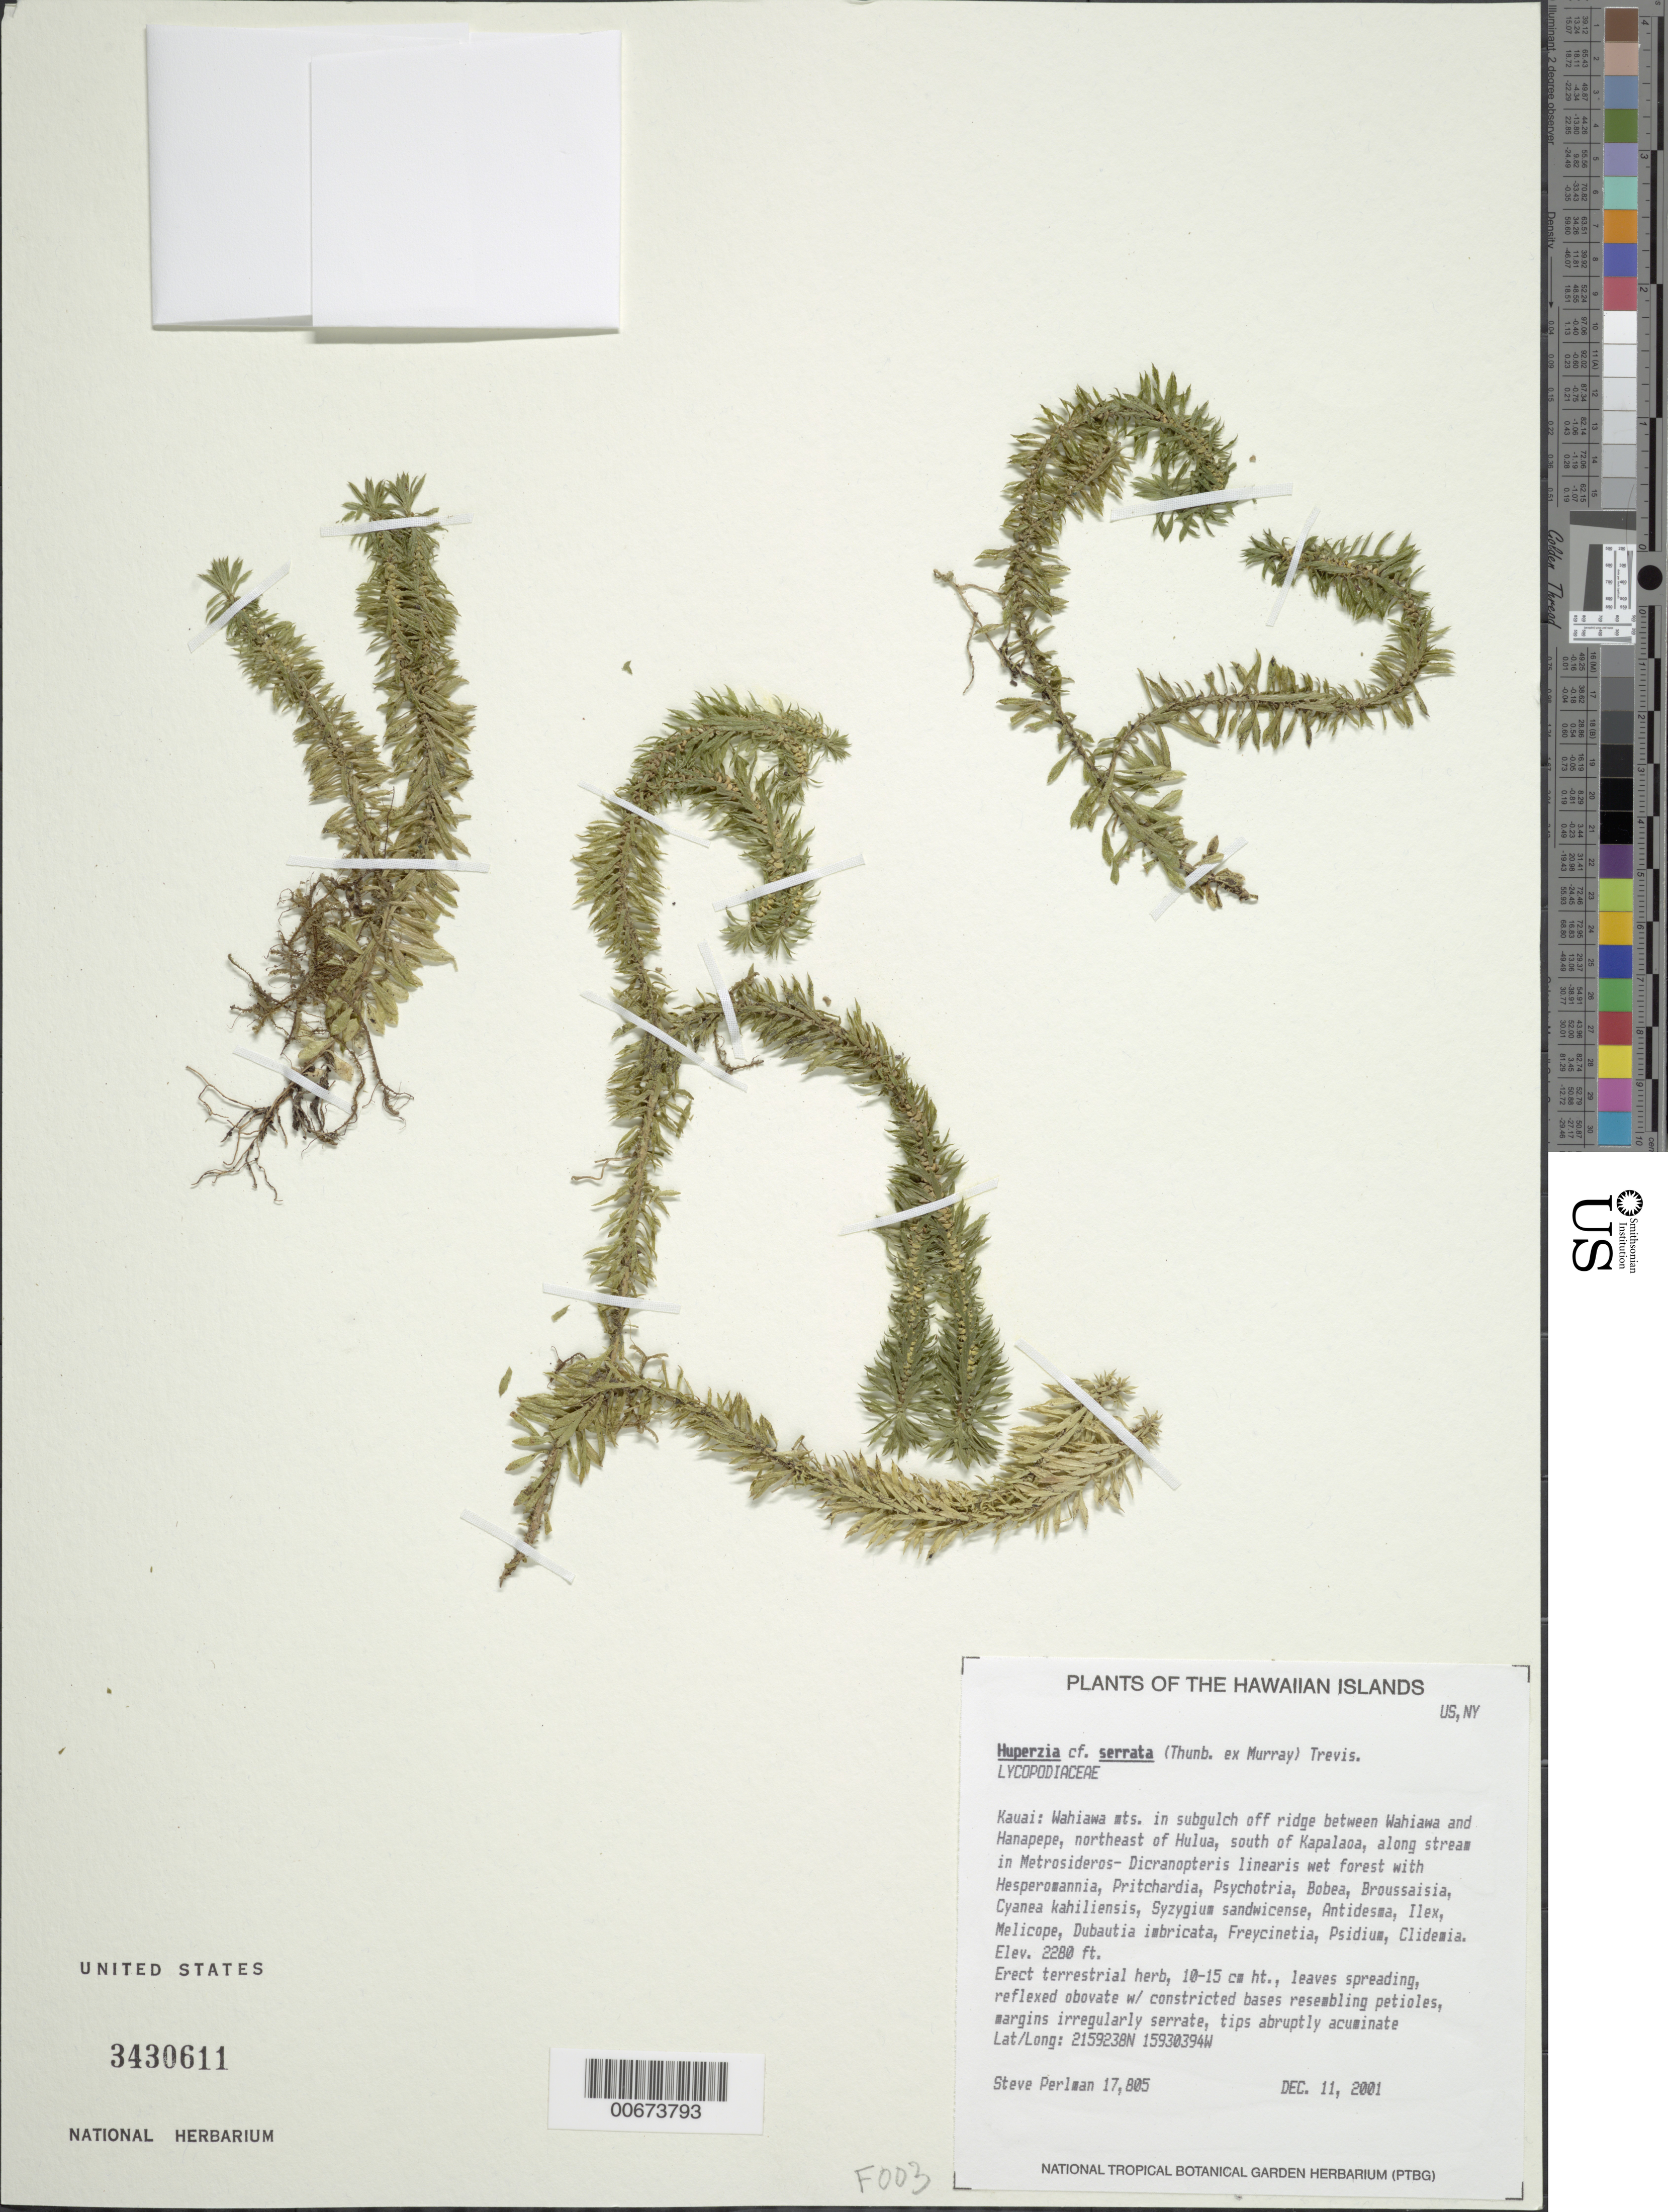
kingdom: Plantae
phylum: Tracheophyta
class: Lycopodiopsida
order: Lycopodiales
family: Lycopodiaceae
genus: Huperzia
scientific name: Huperzia serrata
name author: (Thunb.) Trevis.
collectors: S. P. Perlman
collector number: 17805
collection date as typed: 11 Dec 2001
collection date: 2001-12-11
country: United States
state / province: Hawaii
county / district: Kaui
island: Kaua'i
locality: Wahiawa mts., in subgulch off ridge between Wahiawa and Hanapepe, northeast of Hulua, south of Kapalaoa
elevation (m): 695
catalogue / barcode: US 3430611